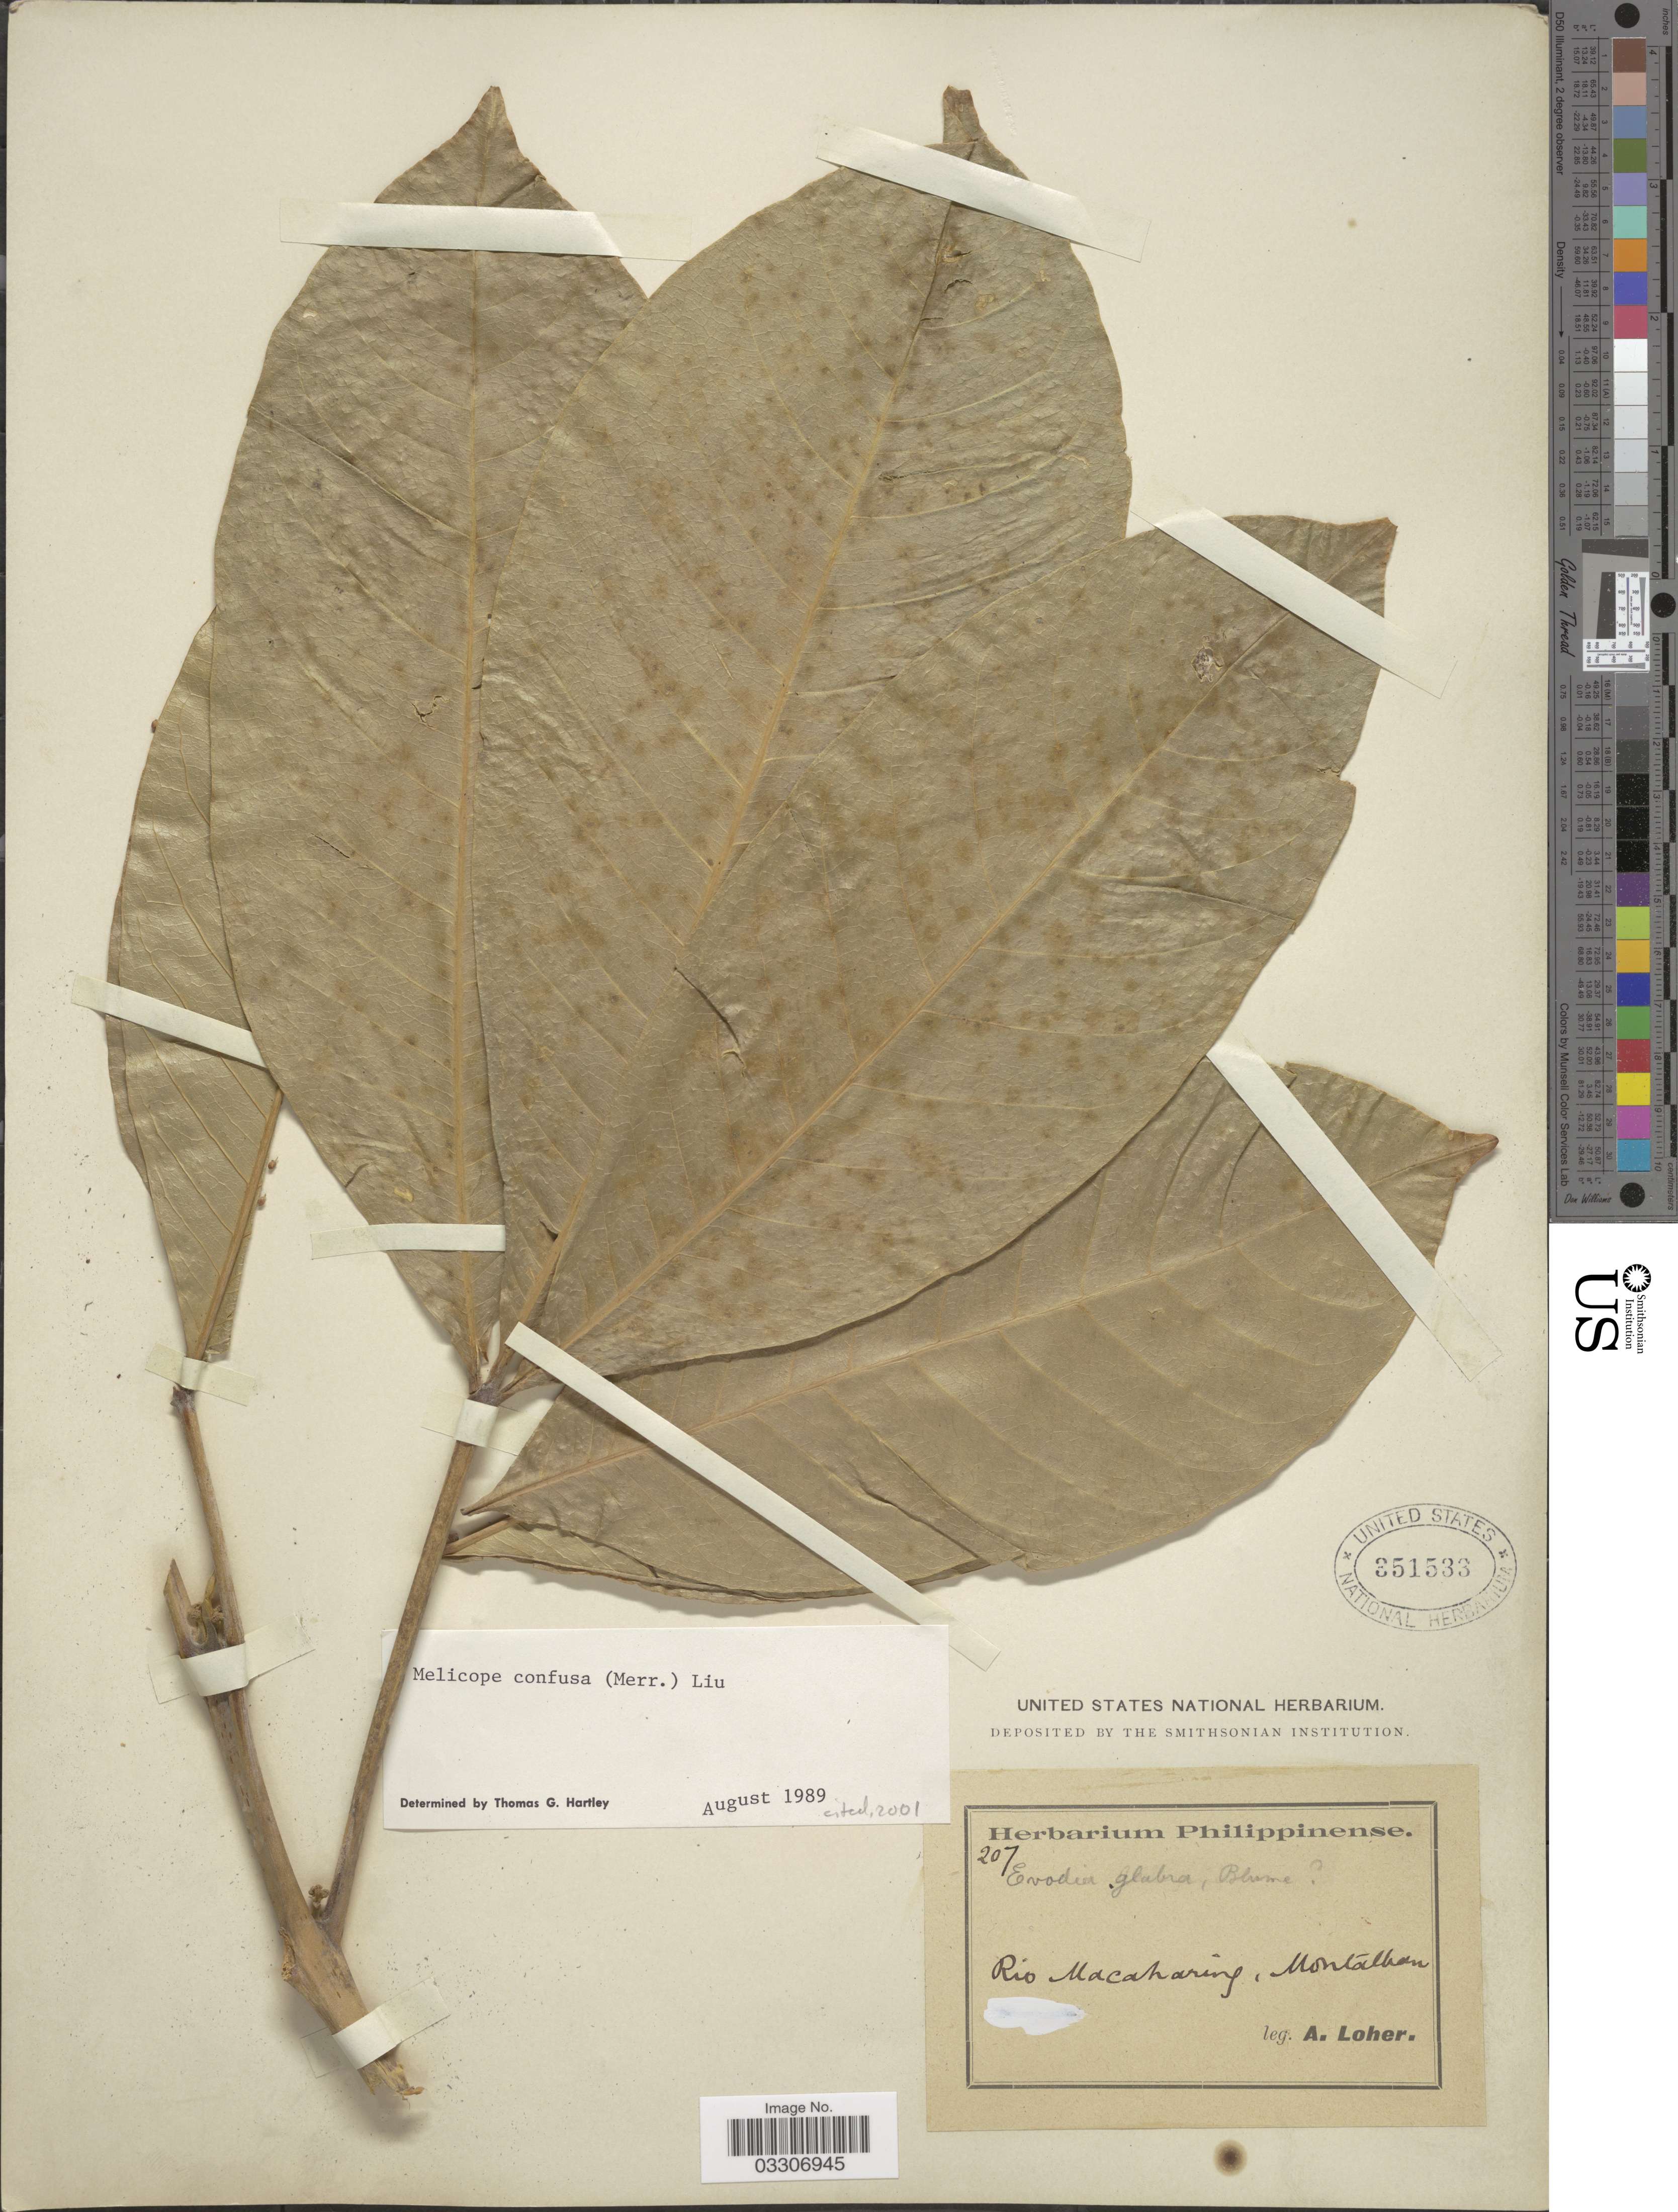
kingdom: Plantae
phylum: Tracheophyta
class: Magnoliopsida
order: Sapindales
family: Rutaceae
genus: Melicope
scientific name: Melicope confusa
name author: (Merr.) P.S. Liu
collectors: A. Loher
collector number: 207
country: Philippines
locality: Rio Macaharing, Montalban.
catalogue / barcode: US 351533